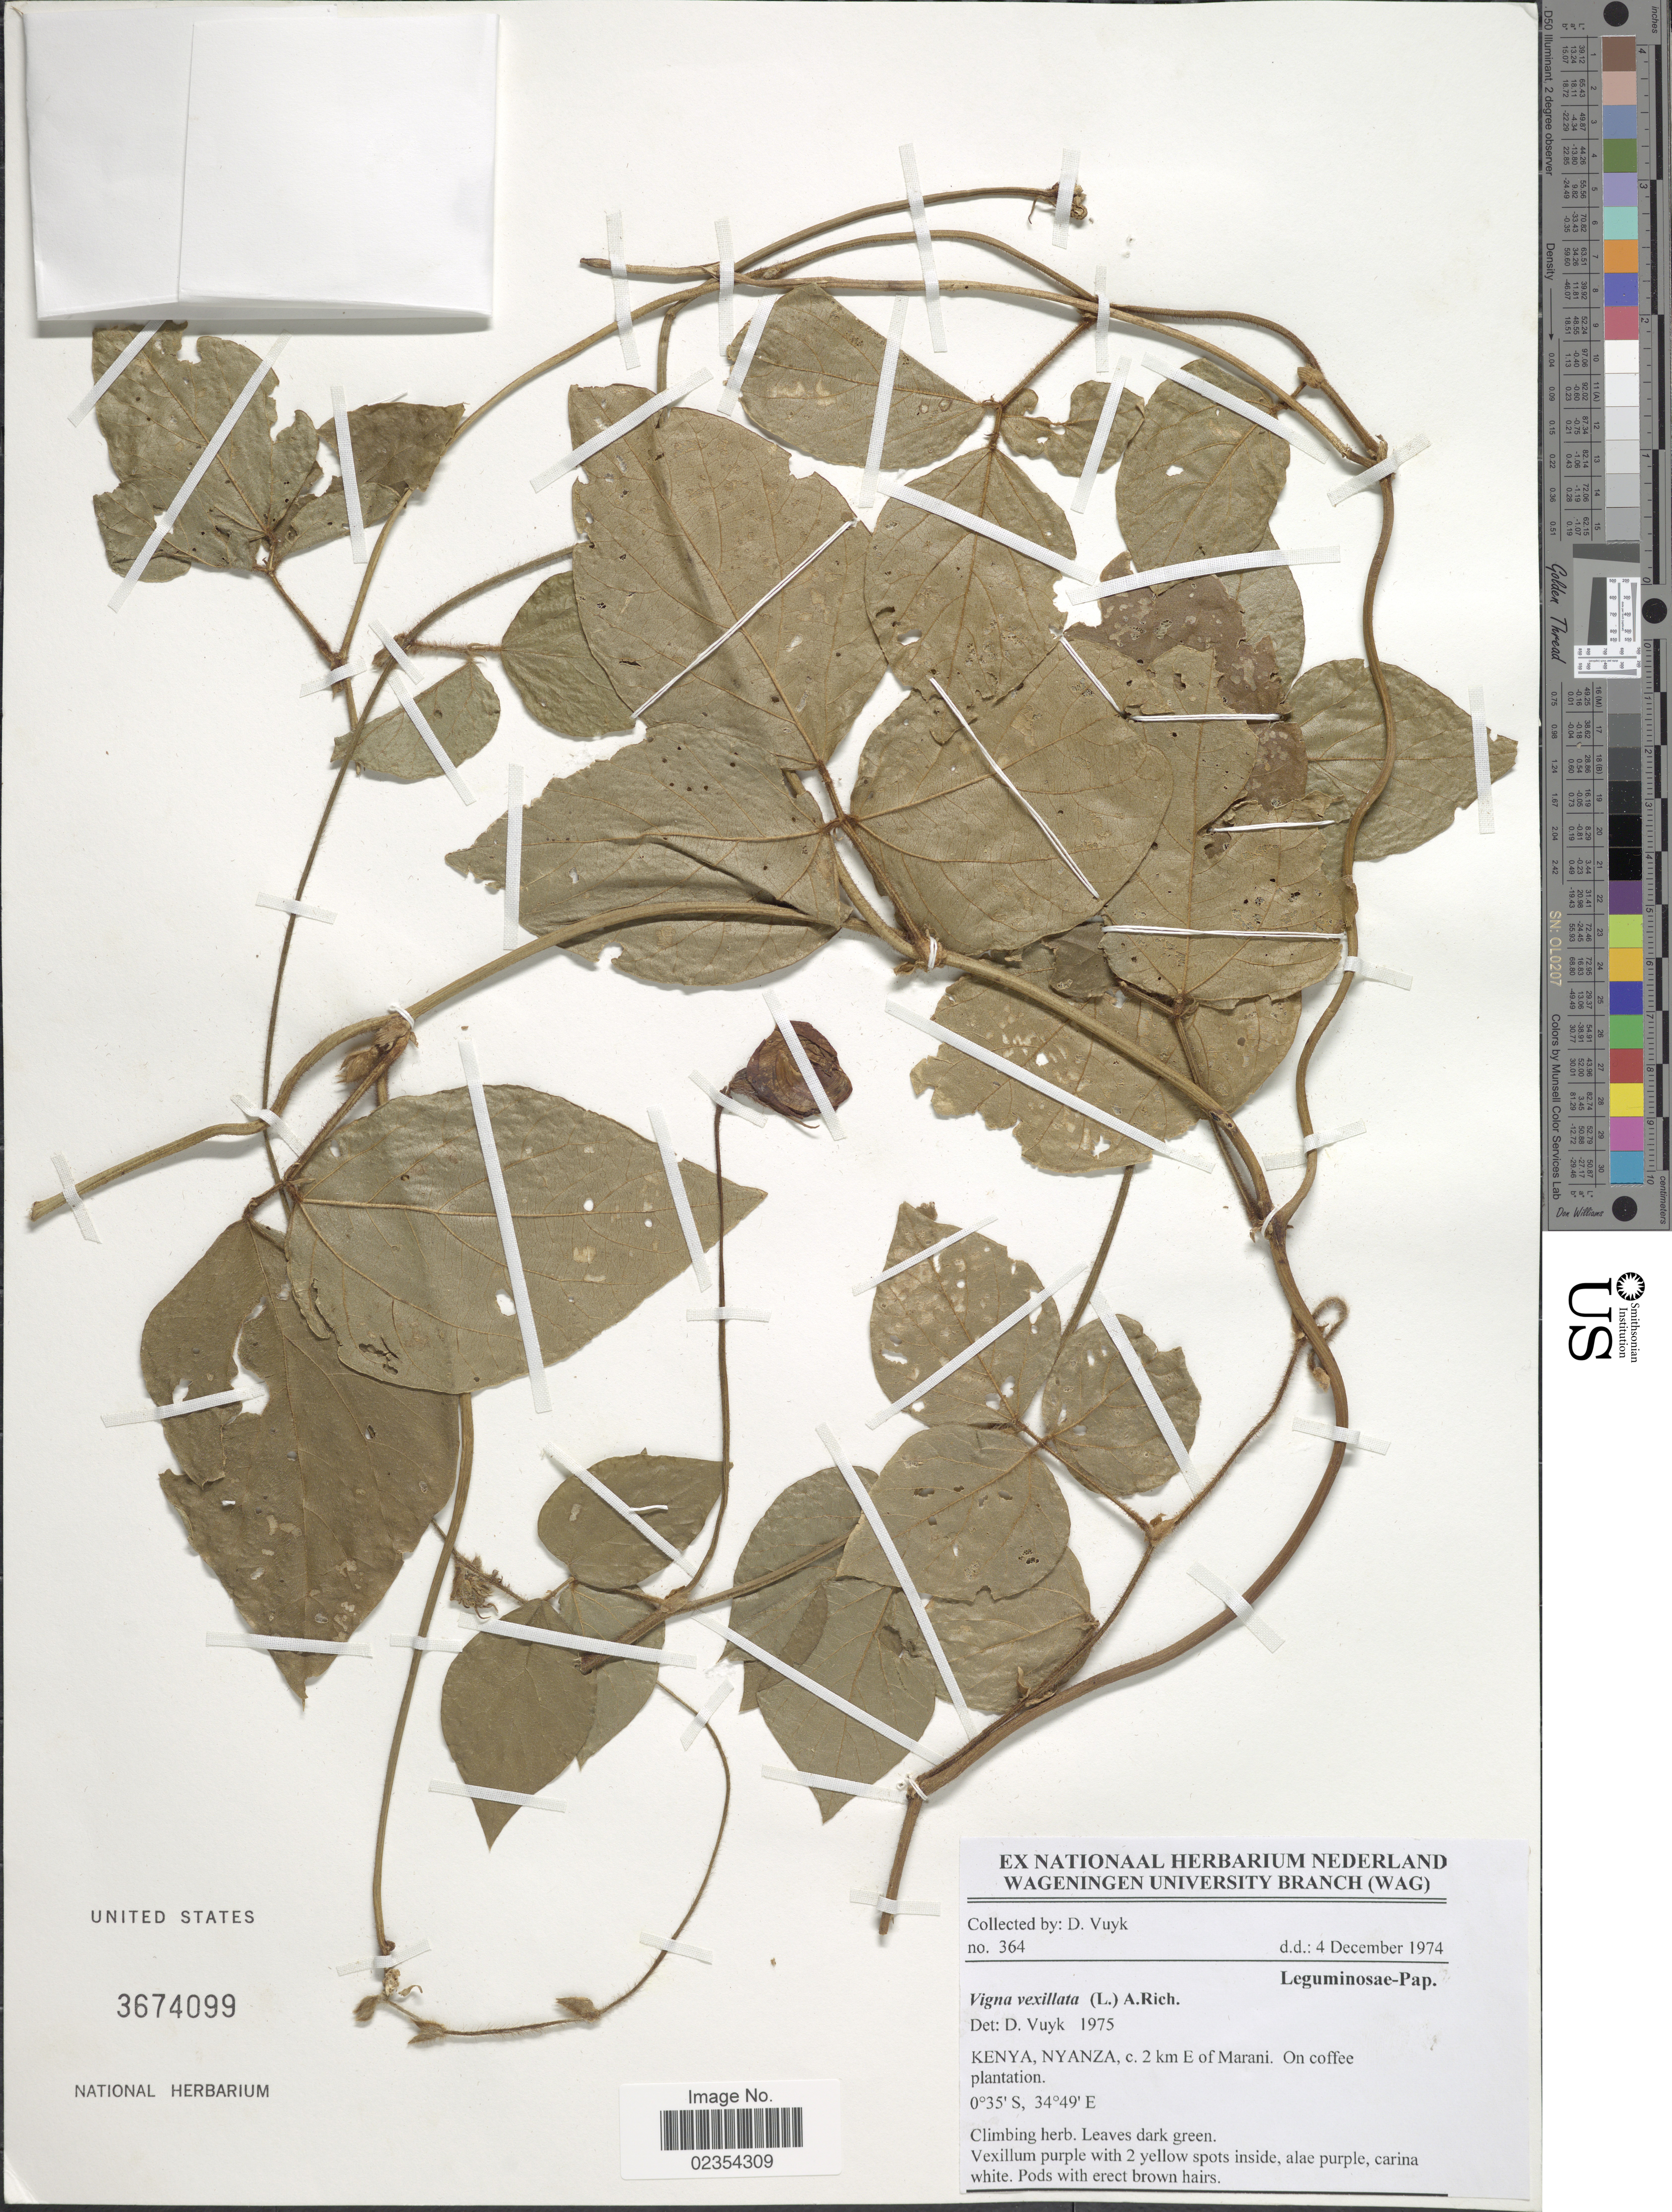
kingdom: Plantae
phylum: Tracheophyta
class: Magnoliopsida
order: Fabales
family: Fabaceae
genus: Vigna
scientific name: Vigna vexillata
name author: (L.) A. Rich.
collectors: D. Vuyk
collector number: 364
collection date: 1974-12-04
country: Kenya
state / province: Kisii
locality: C. 2 km E of Marani, on coffee plantation. Nyanza.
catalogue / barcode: US 3674099